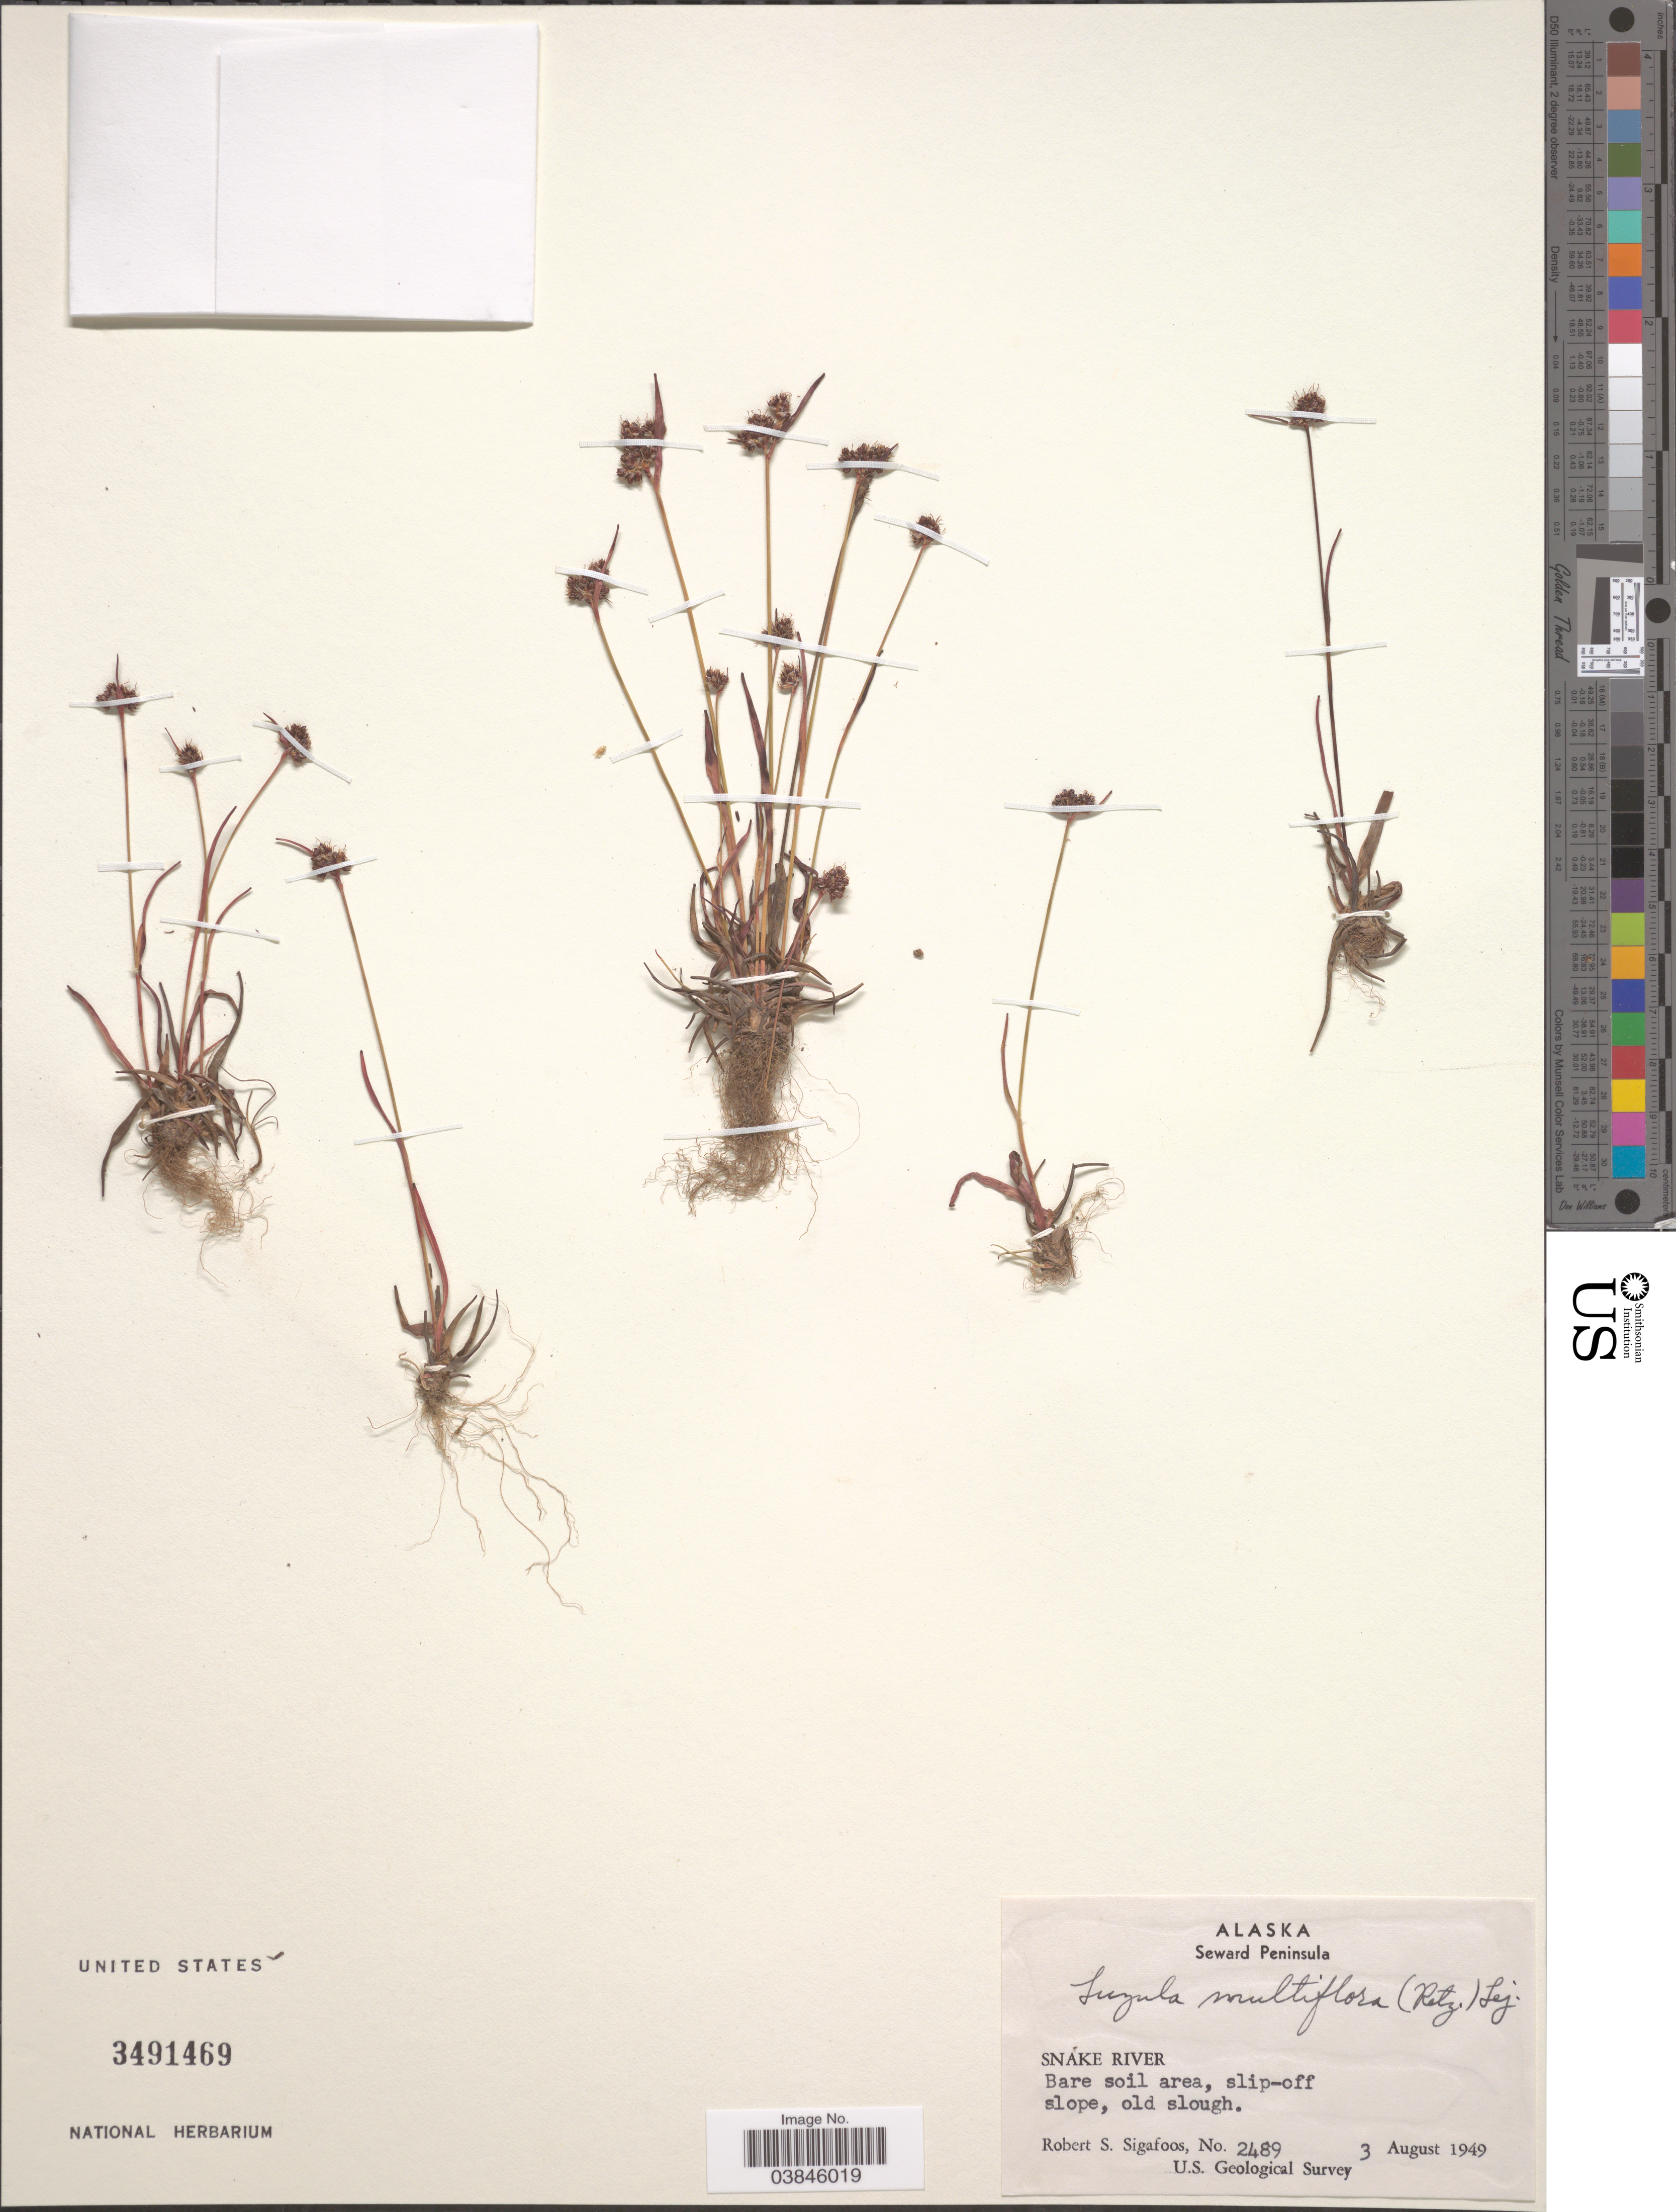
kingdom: Plantae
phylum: Tracheophyta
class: Liliopsida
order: Poales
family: Juncaceae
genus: Luzula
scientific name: Luzula multiflora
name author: (Ehrh.) Lej.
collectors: R. Sigafoos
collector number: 2489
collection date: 1949-08-03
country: United States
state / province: Alaska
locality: Seward Peninsula. Snake River.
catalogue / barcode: US 3491469